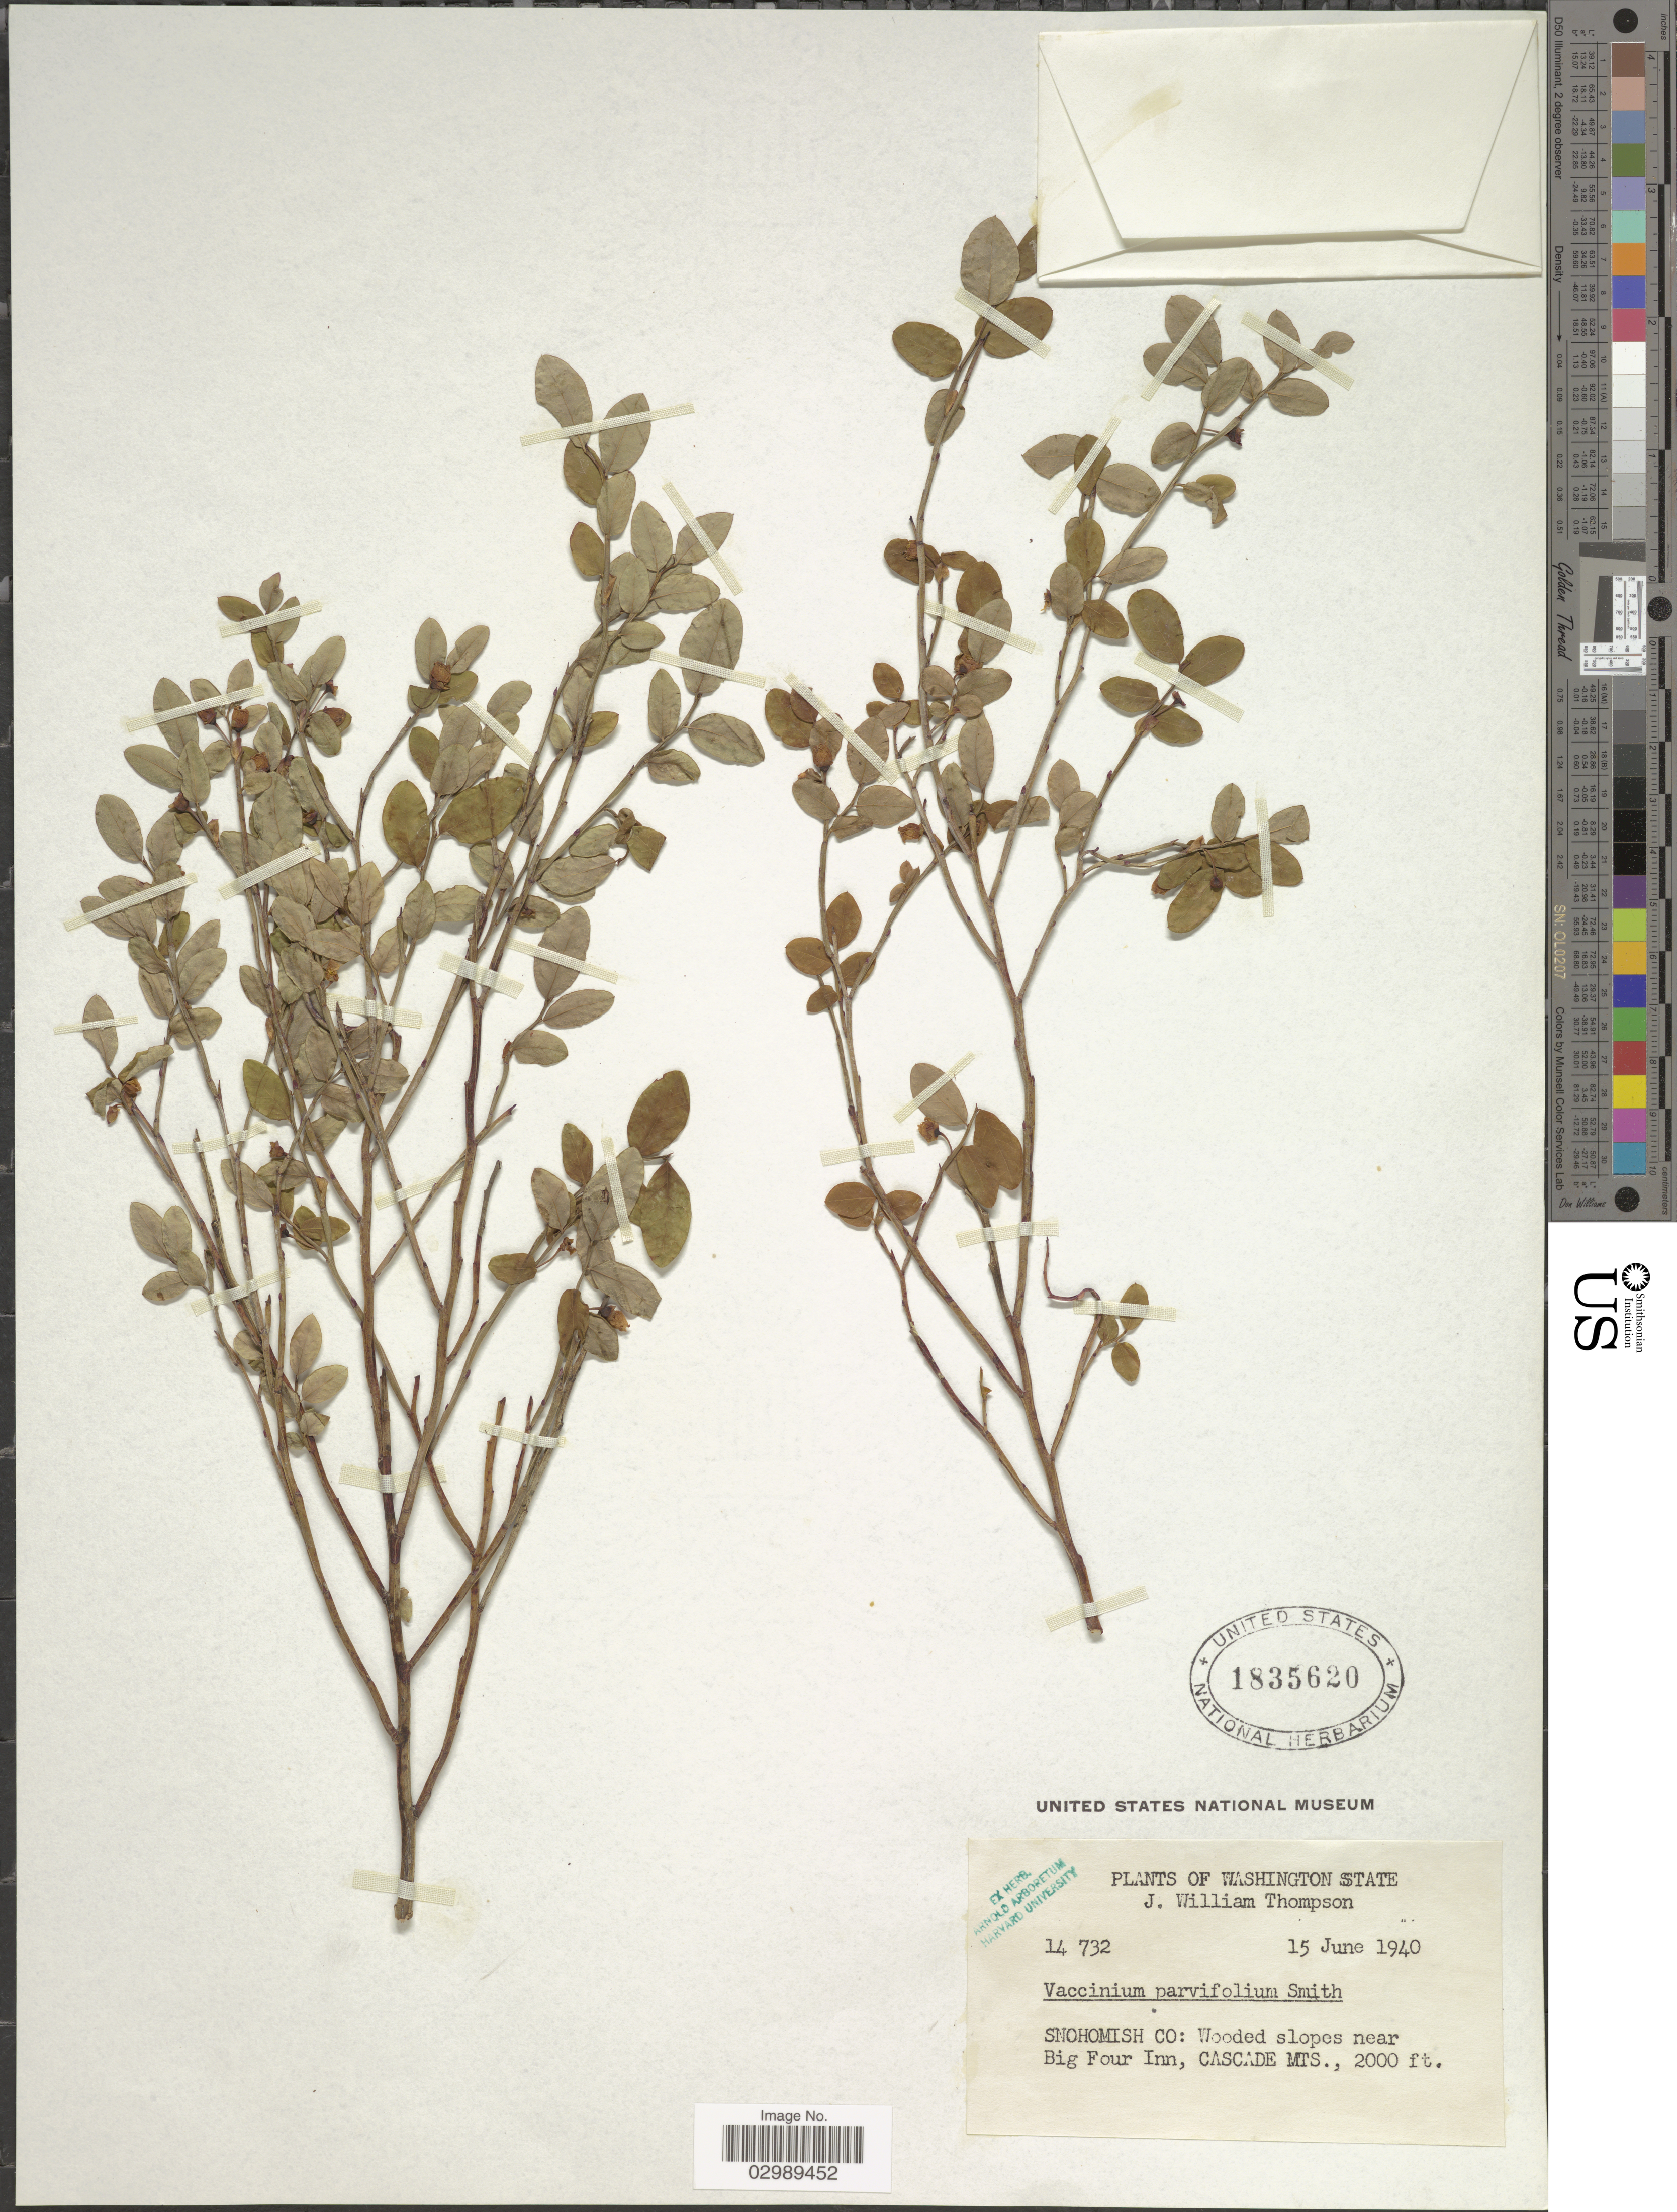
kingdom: Plantae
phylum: Tracheophyta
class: Magnoliopsida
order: Ericales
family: Ericaceae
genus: Vaccinium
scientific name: Vaccinium parvifolium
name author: Small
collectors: J. W. Thompson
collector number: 14732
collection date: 1940-06-15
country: United States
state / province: Washington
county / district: Snohomish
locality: Snohomish Co: Wooded slopes near Big Four Inn, Cascade Mts.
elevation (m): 610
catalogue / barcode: US 1835620